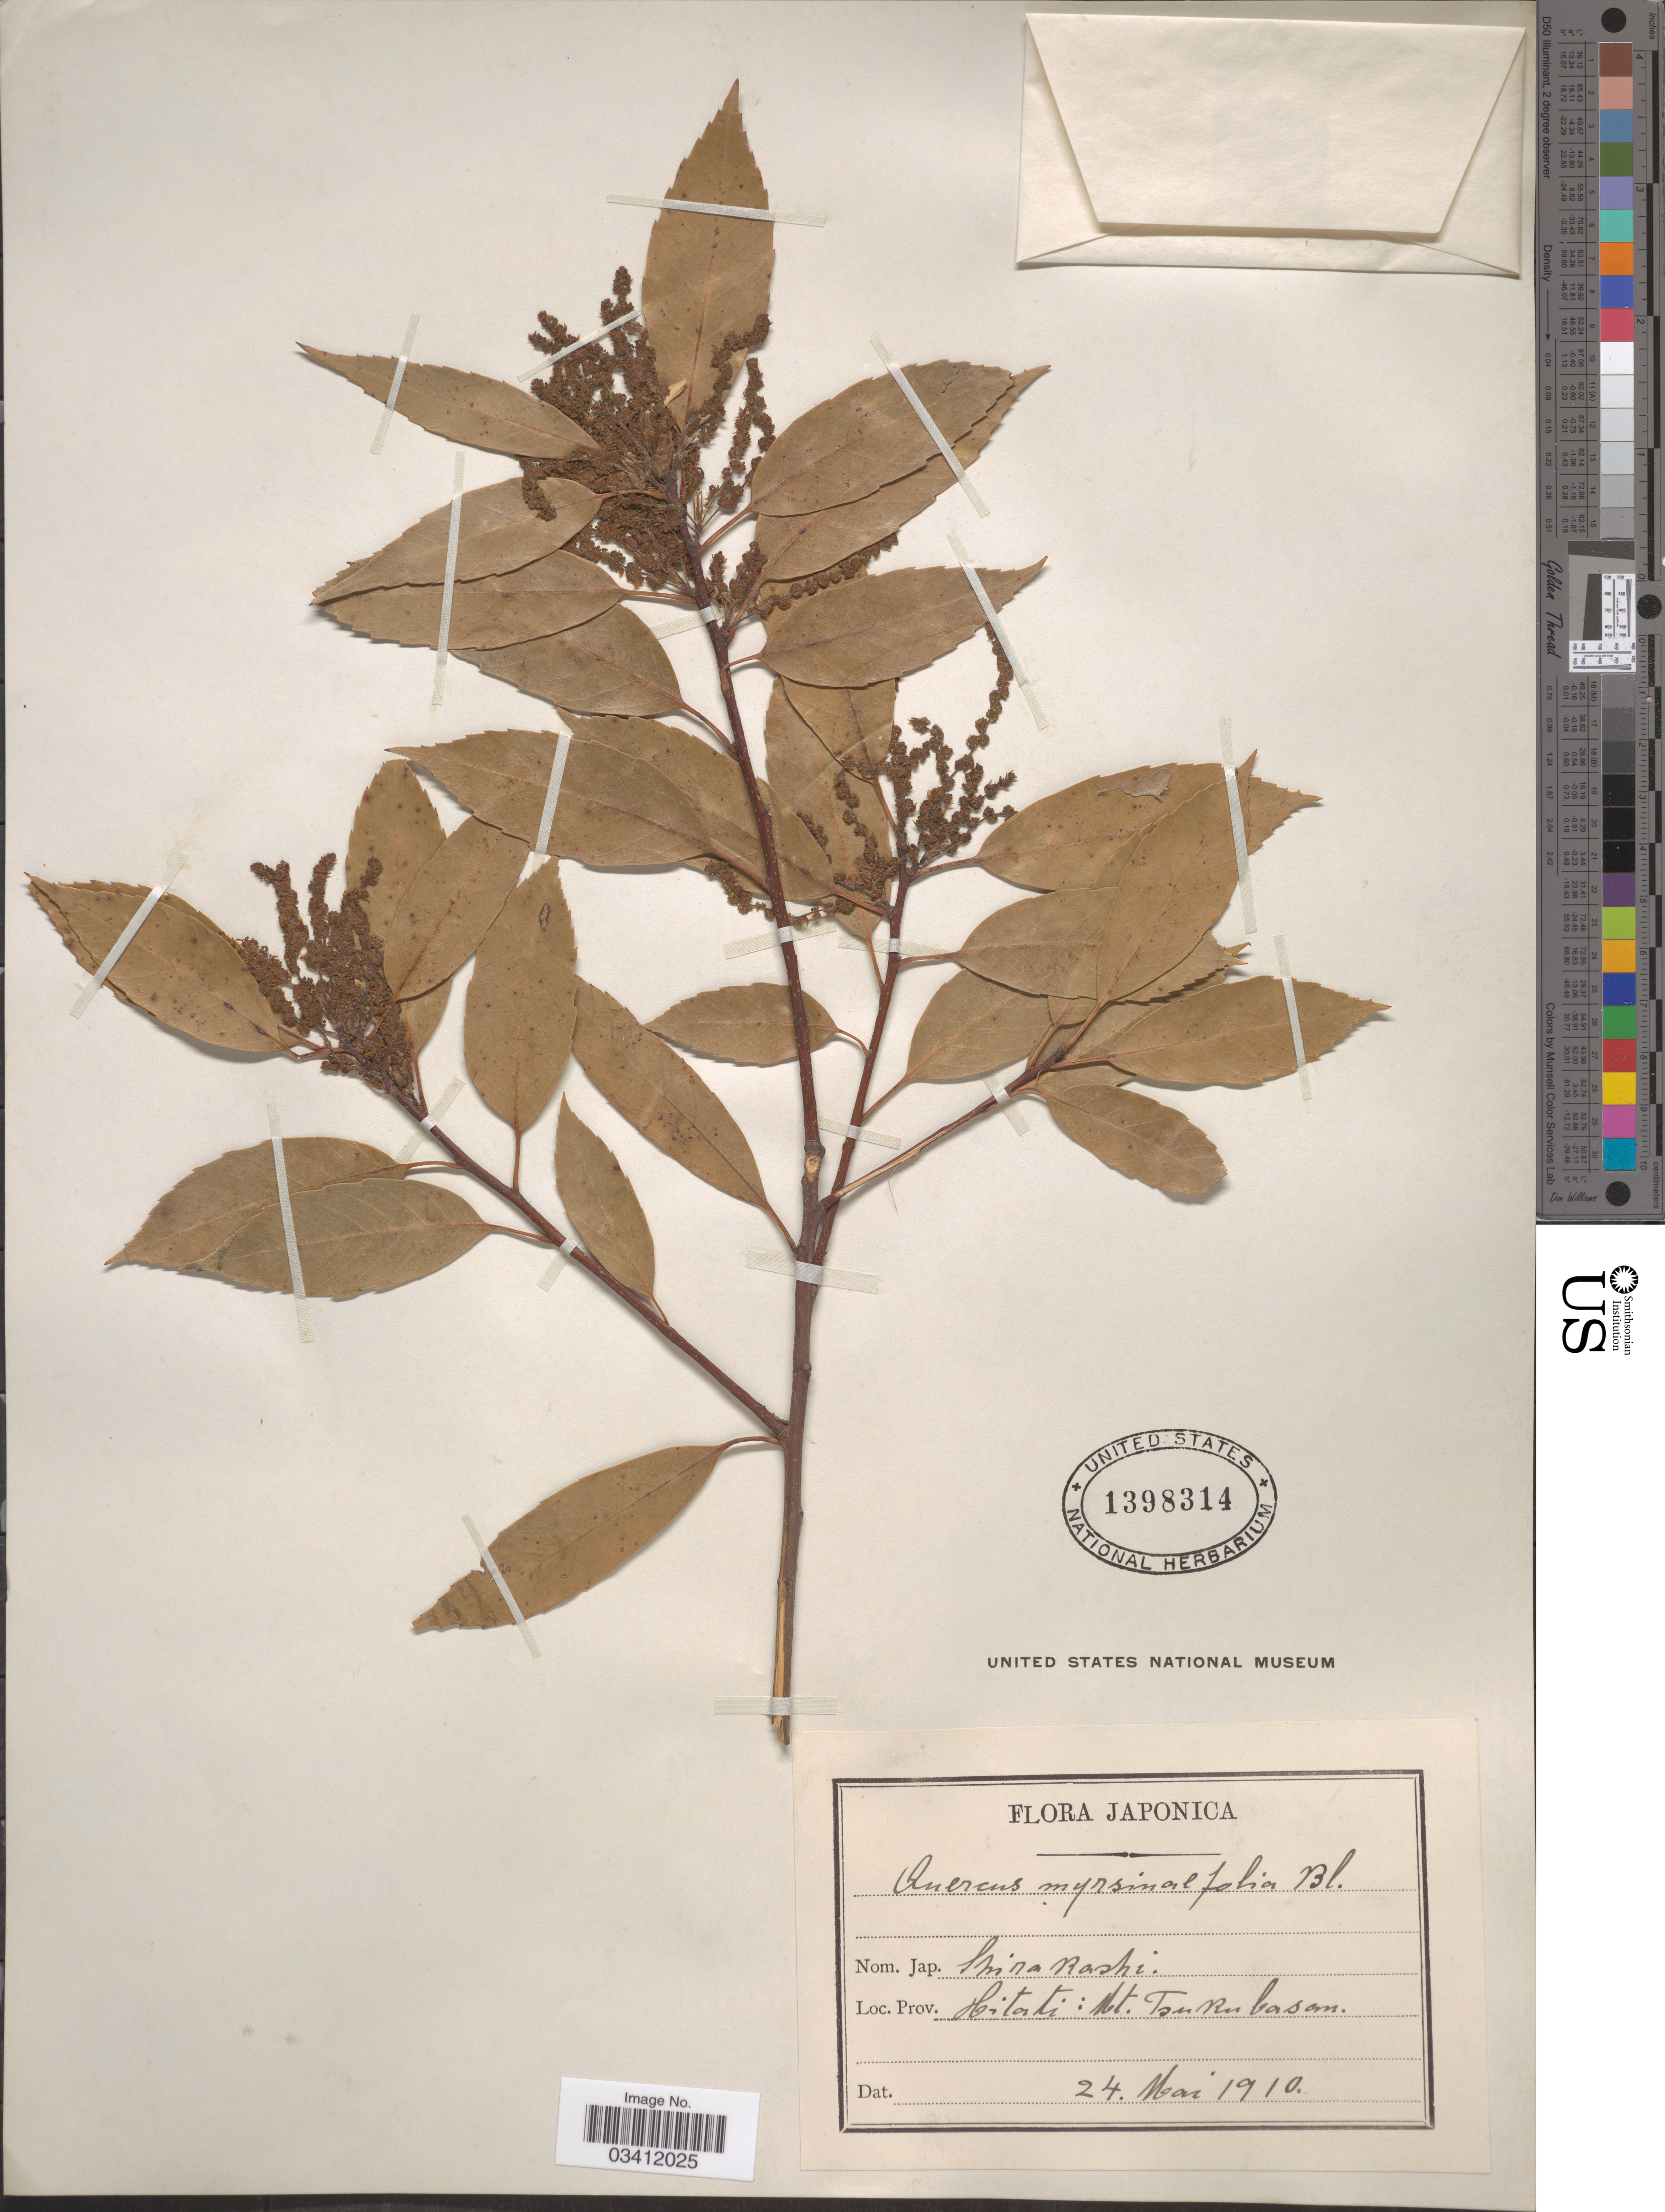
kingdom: Plantae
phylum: Tracheophyta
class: Magnoliopsida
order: Fagales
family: Fagaceae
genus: Quercus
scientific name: Quercus myrsinifolia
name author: Blume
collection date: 1910-05-24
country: Japan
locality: Hitati: Mt. Tsukubasan.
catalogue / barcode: US 1398314